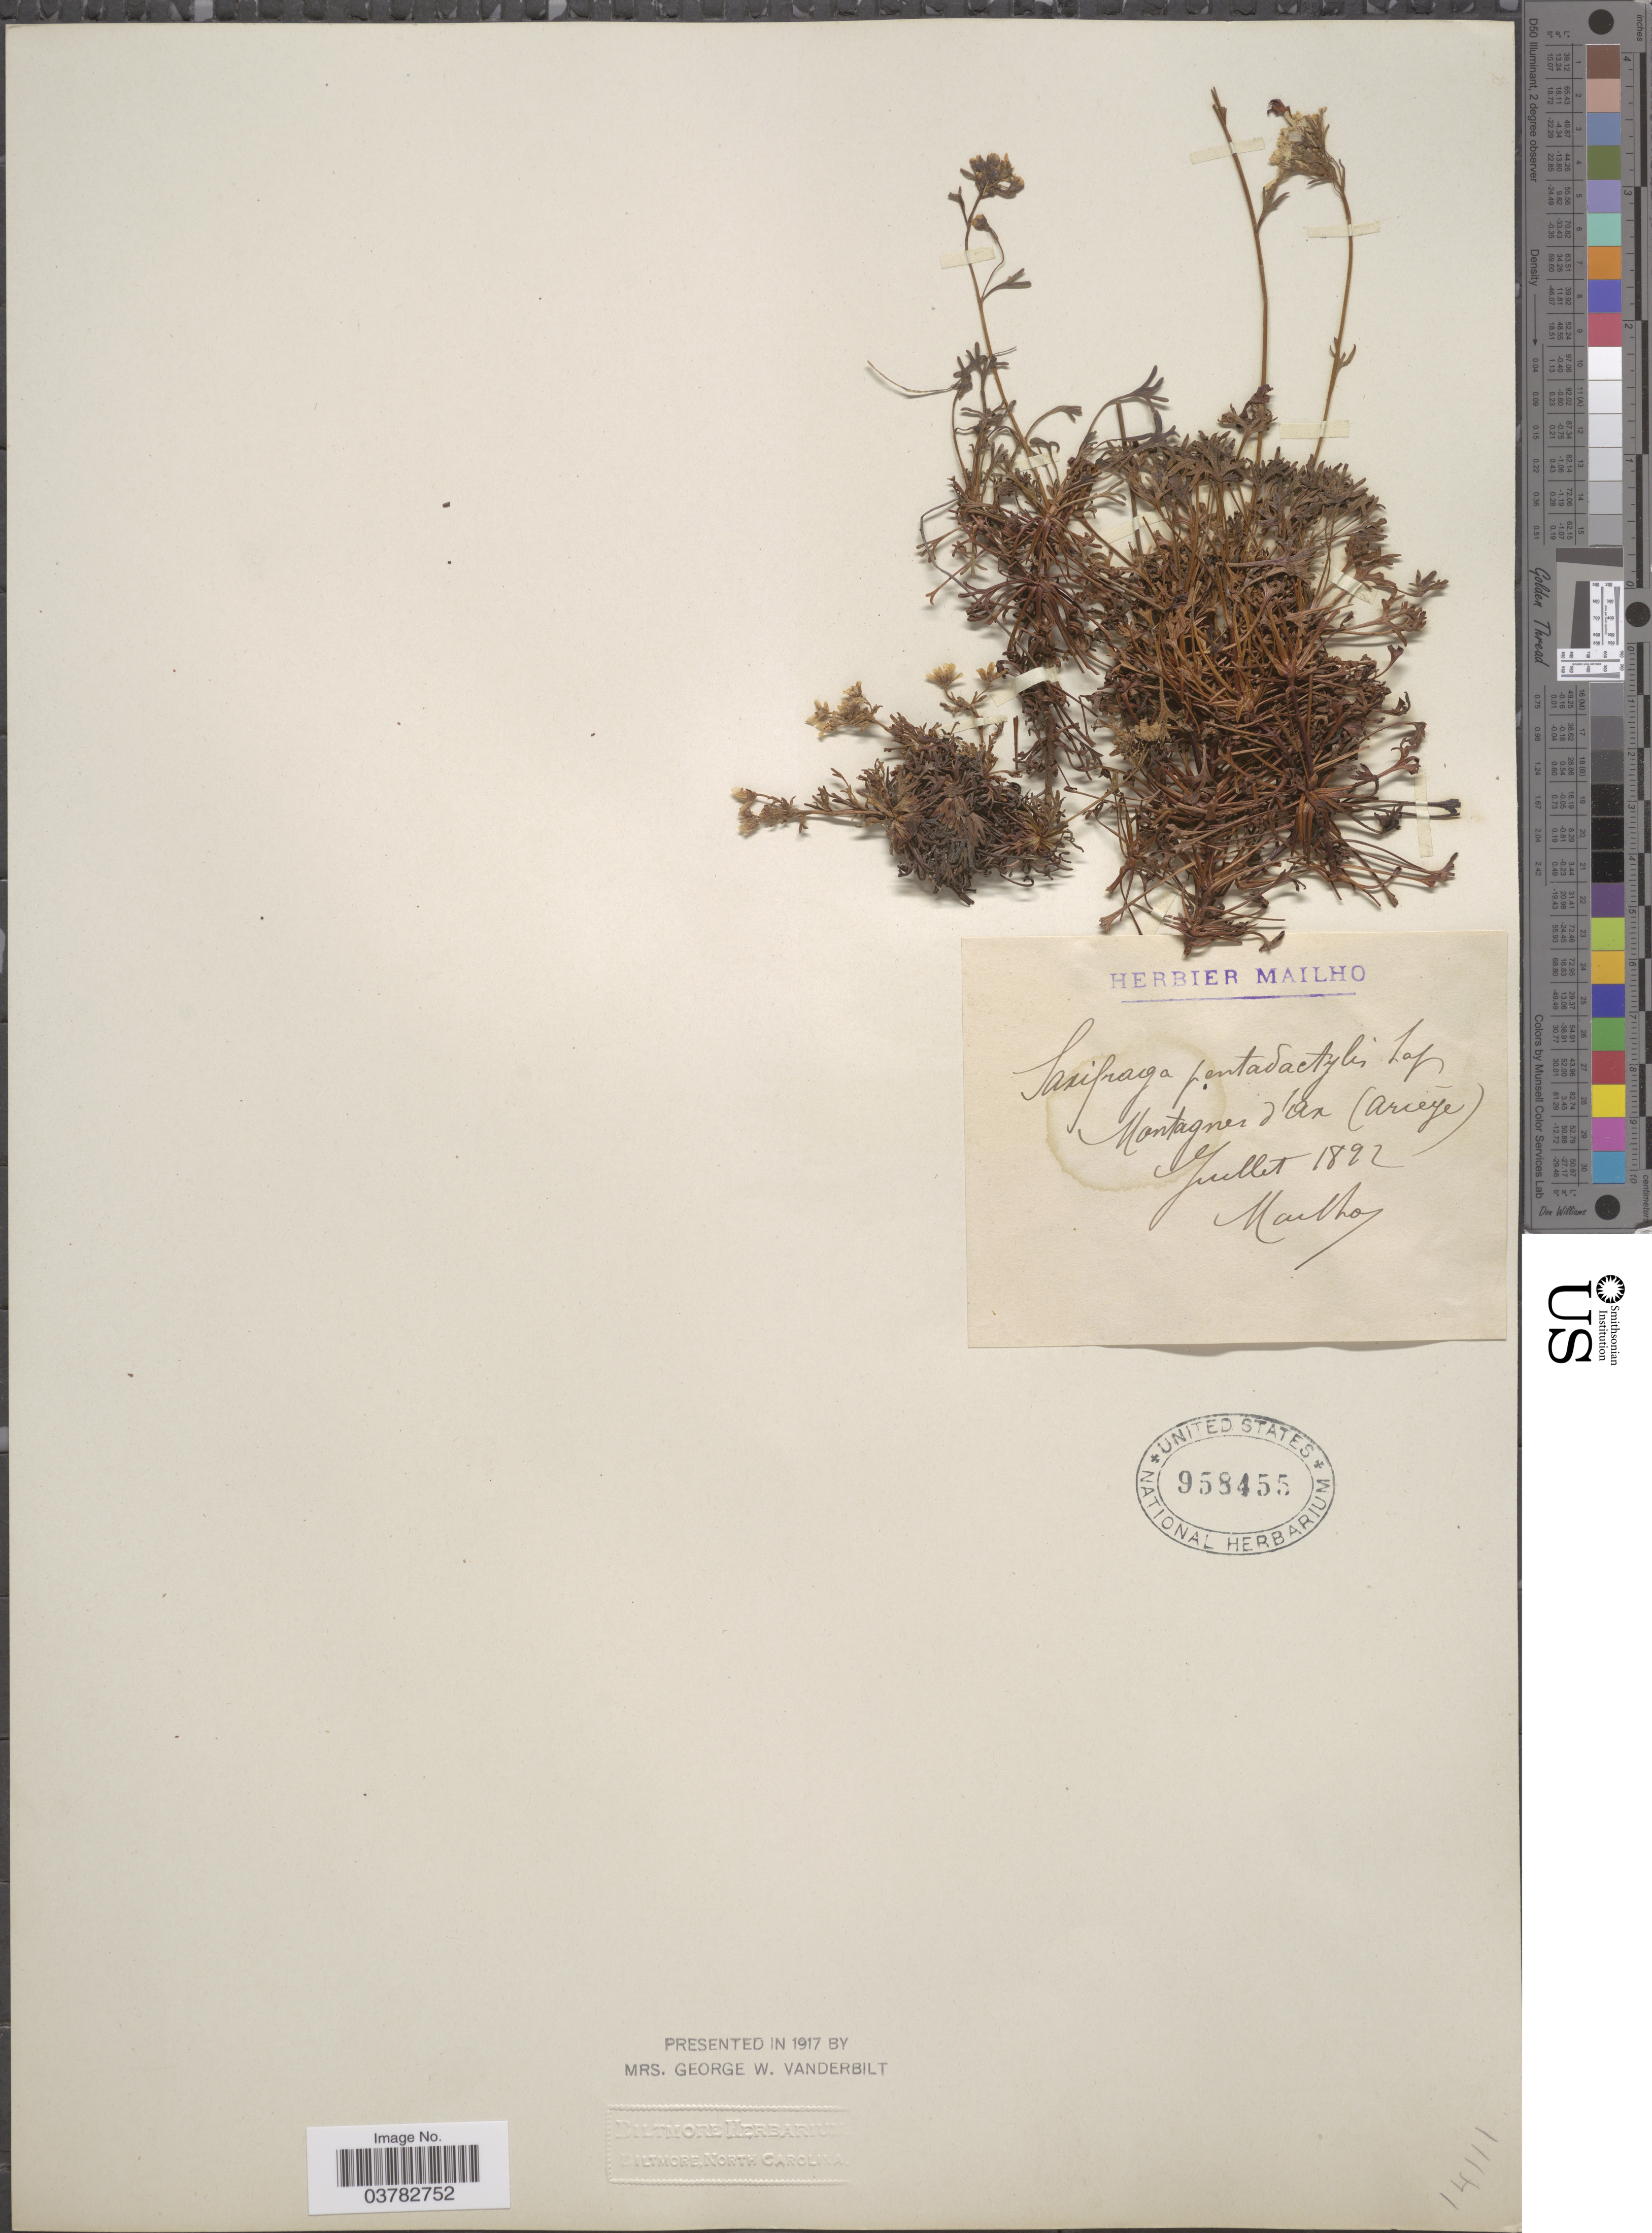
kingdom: Plantae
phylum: Tracheophyta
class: Magnoliopsida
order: Saxifragales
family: Saxifragaceae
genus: Saxifraga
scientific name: Saxifraga pentadactylis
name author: Lapeyr.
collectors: Mailho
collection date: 1822-07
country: France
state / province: Occitanie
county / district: Ariège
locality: Montagnes d' Ax (Ariège).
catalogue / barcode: US 958455